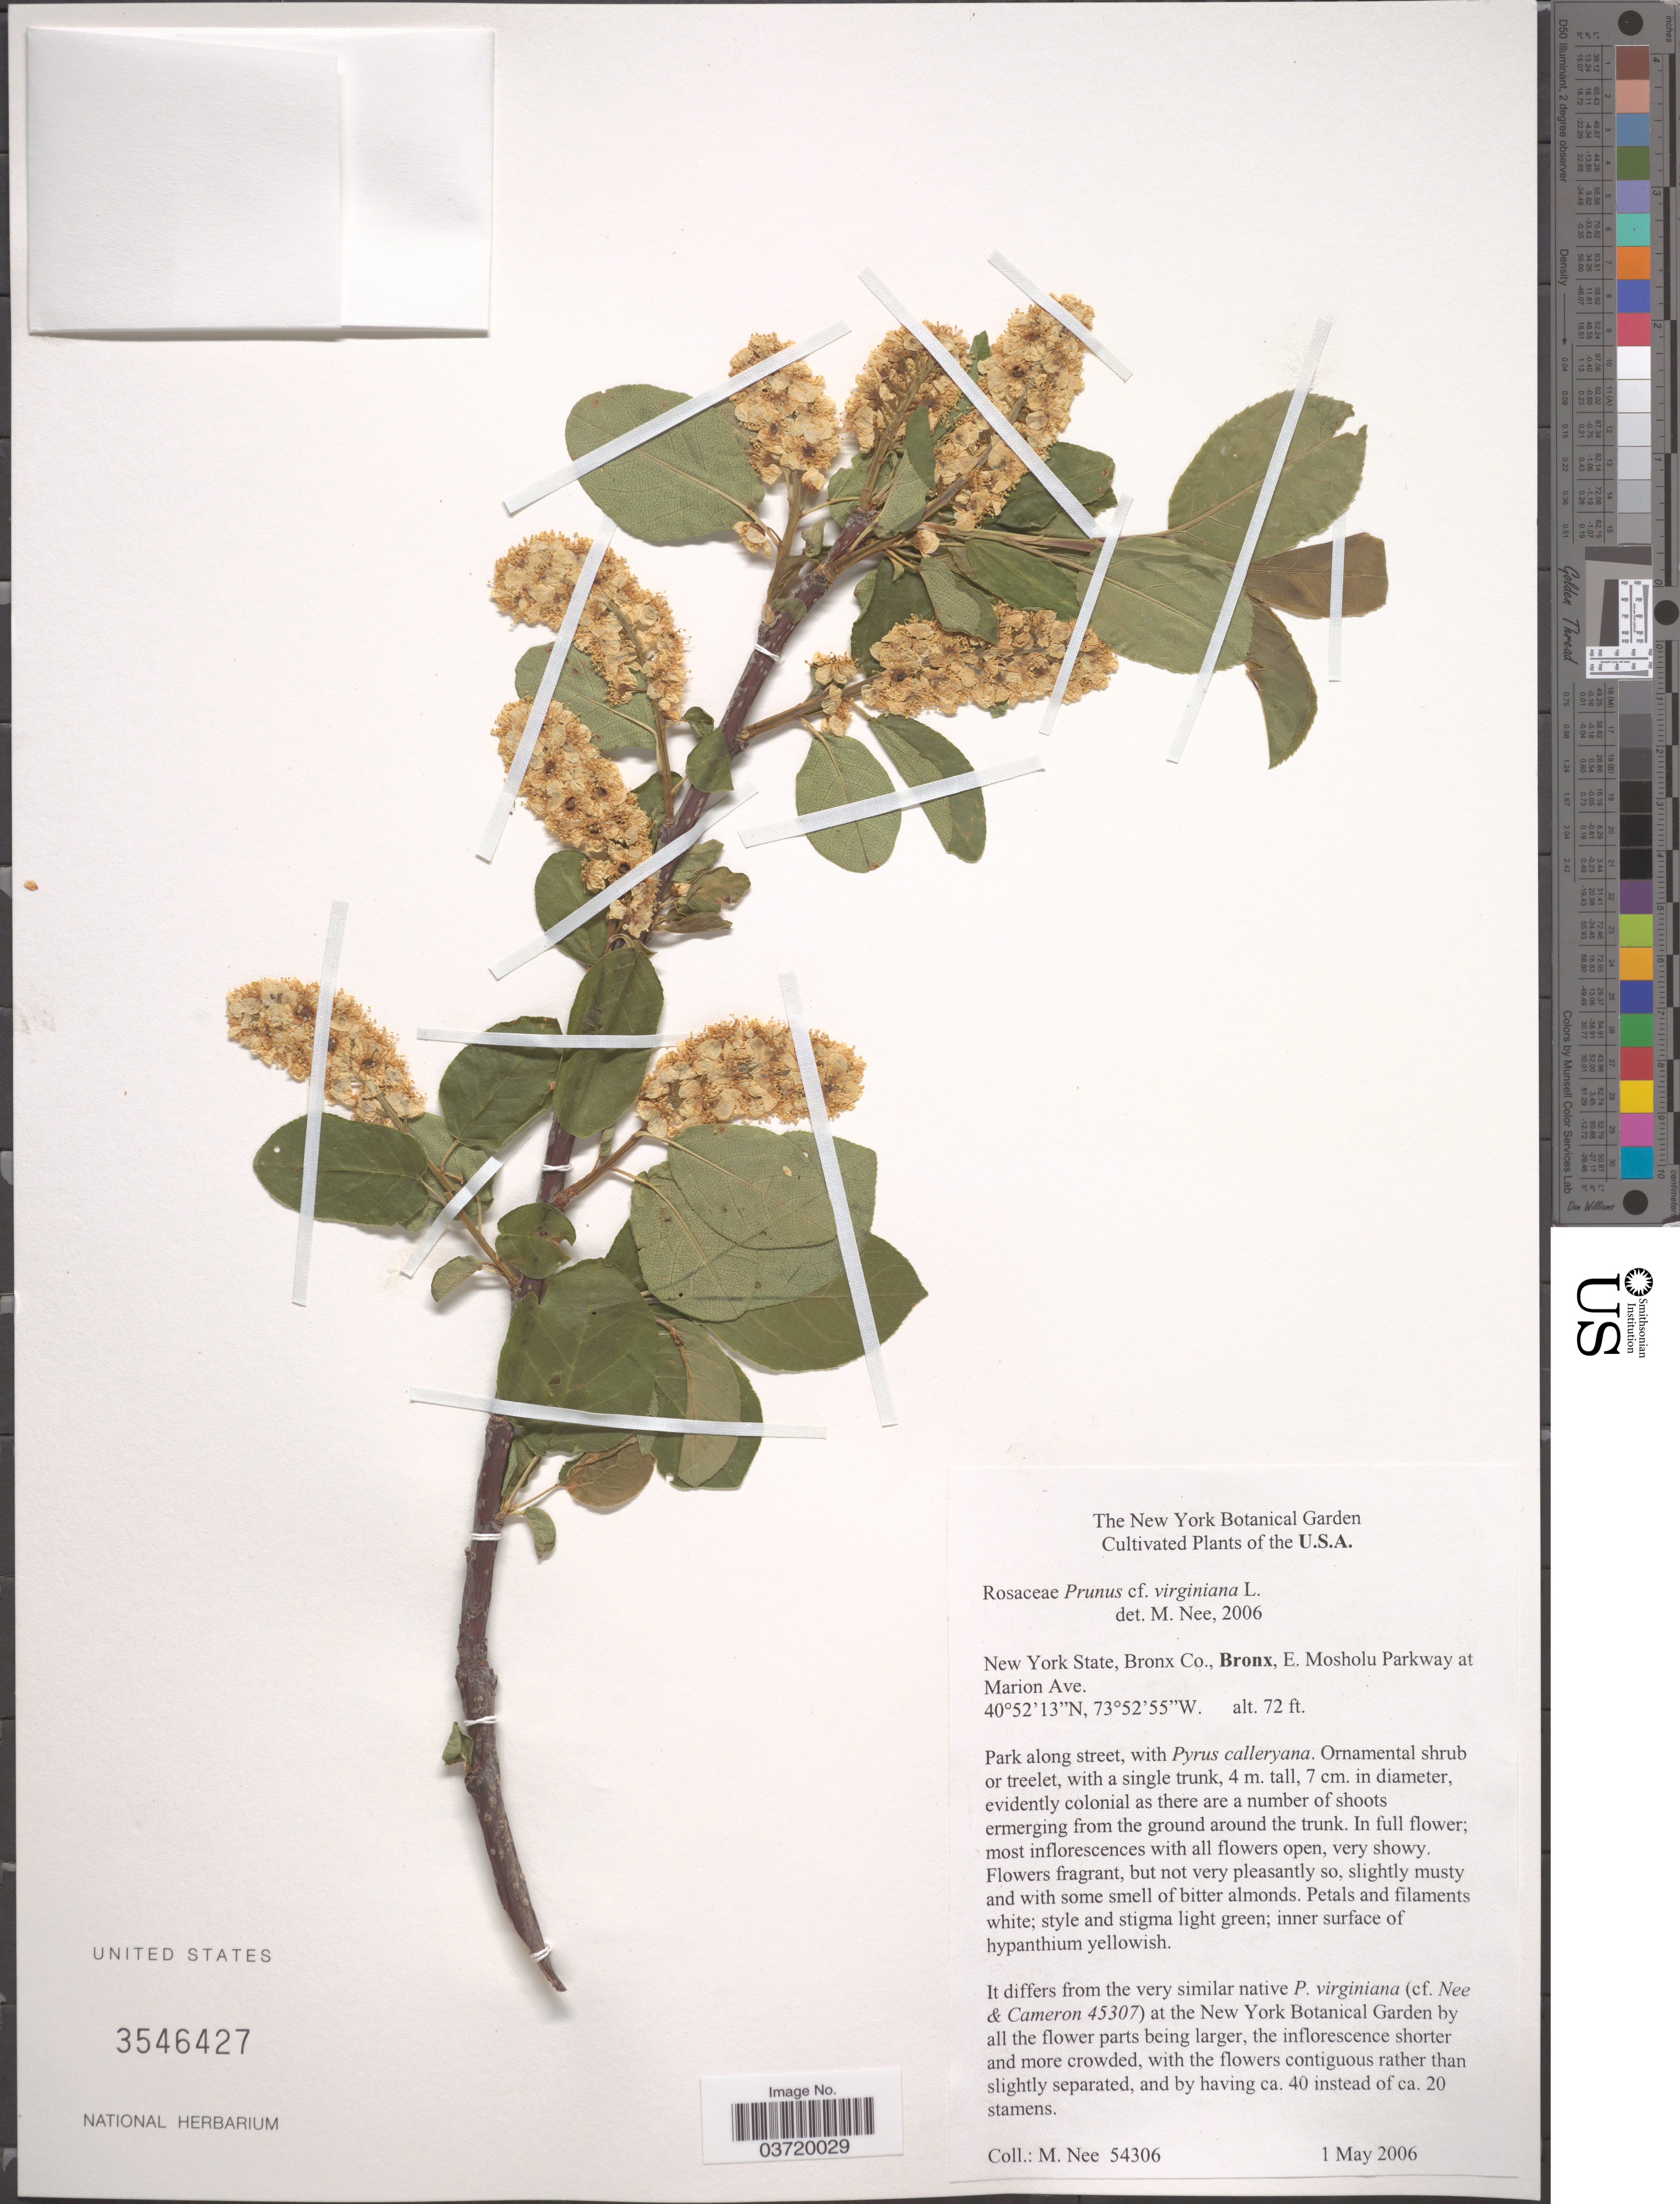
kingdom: Plantae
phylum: Tracheophyta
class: Magnoliopsida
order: Rosales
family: Rosaceae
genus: Prunus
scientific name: Prunus virginiana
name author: L.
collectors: M. Nee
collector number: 54306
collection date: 2006-05-01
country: United States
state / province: New York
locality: Bronx Co., Bronx, E. Mosholu Parkway at Marion Eve. Park along street. At the New York Botanical Garden.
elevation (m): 22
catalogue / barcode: US 3546427